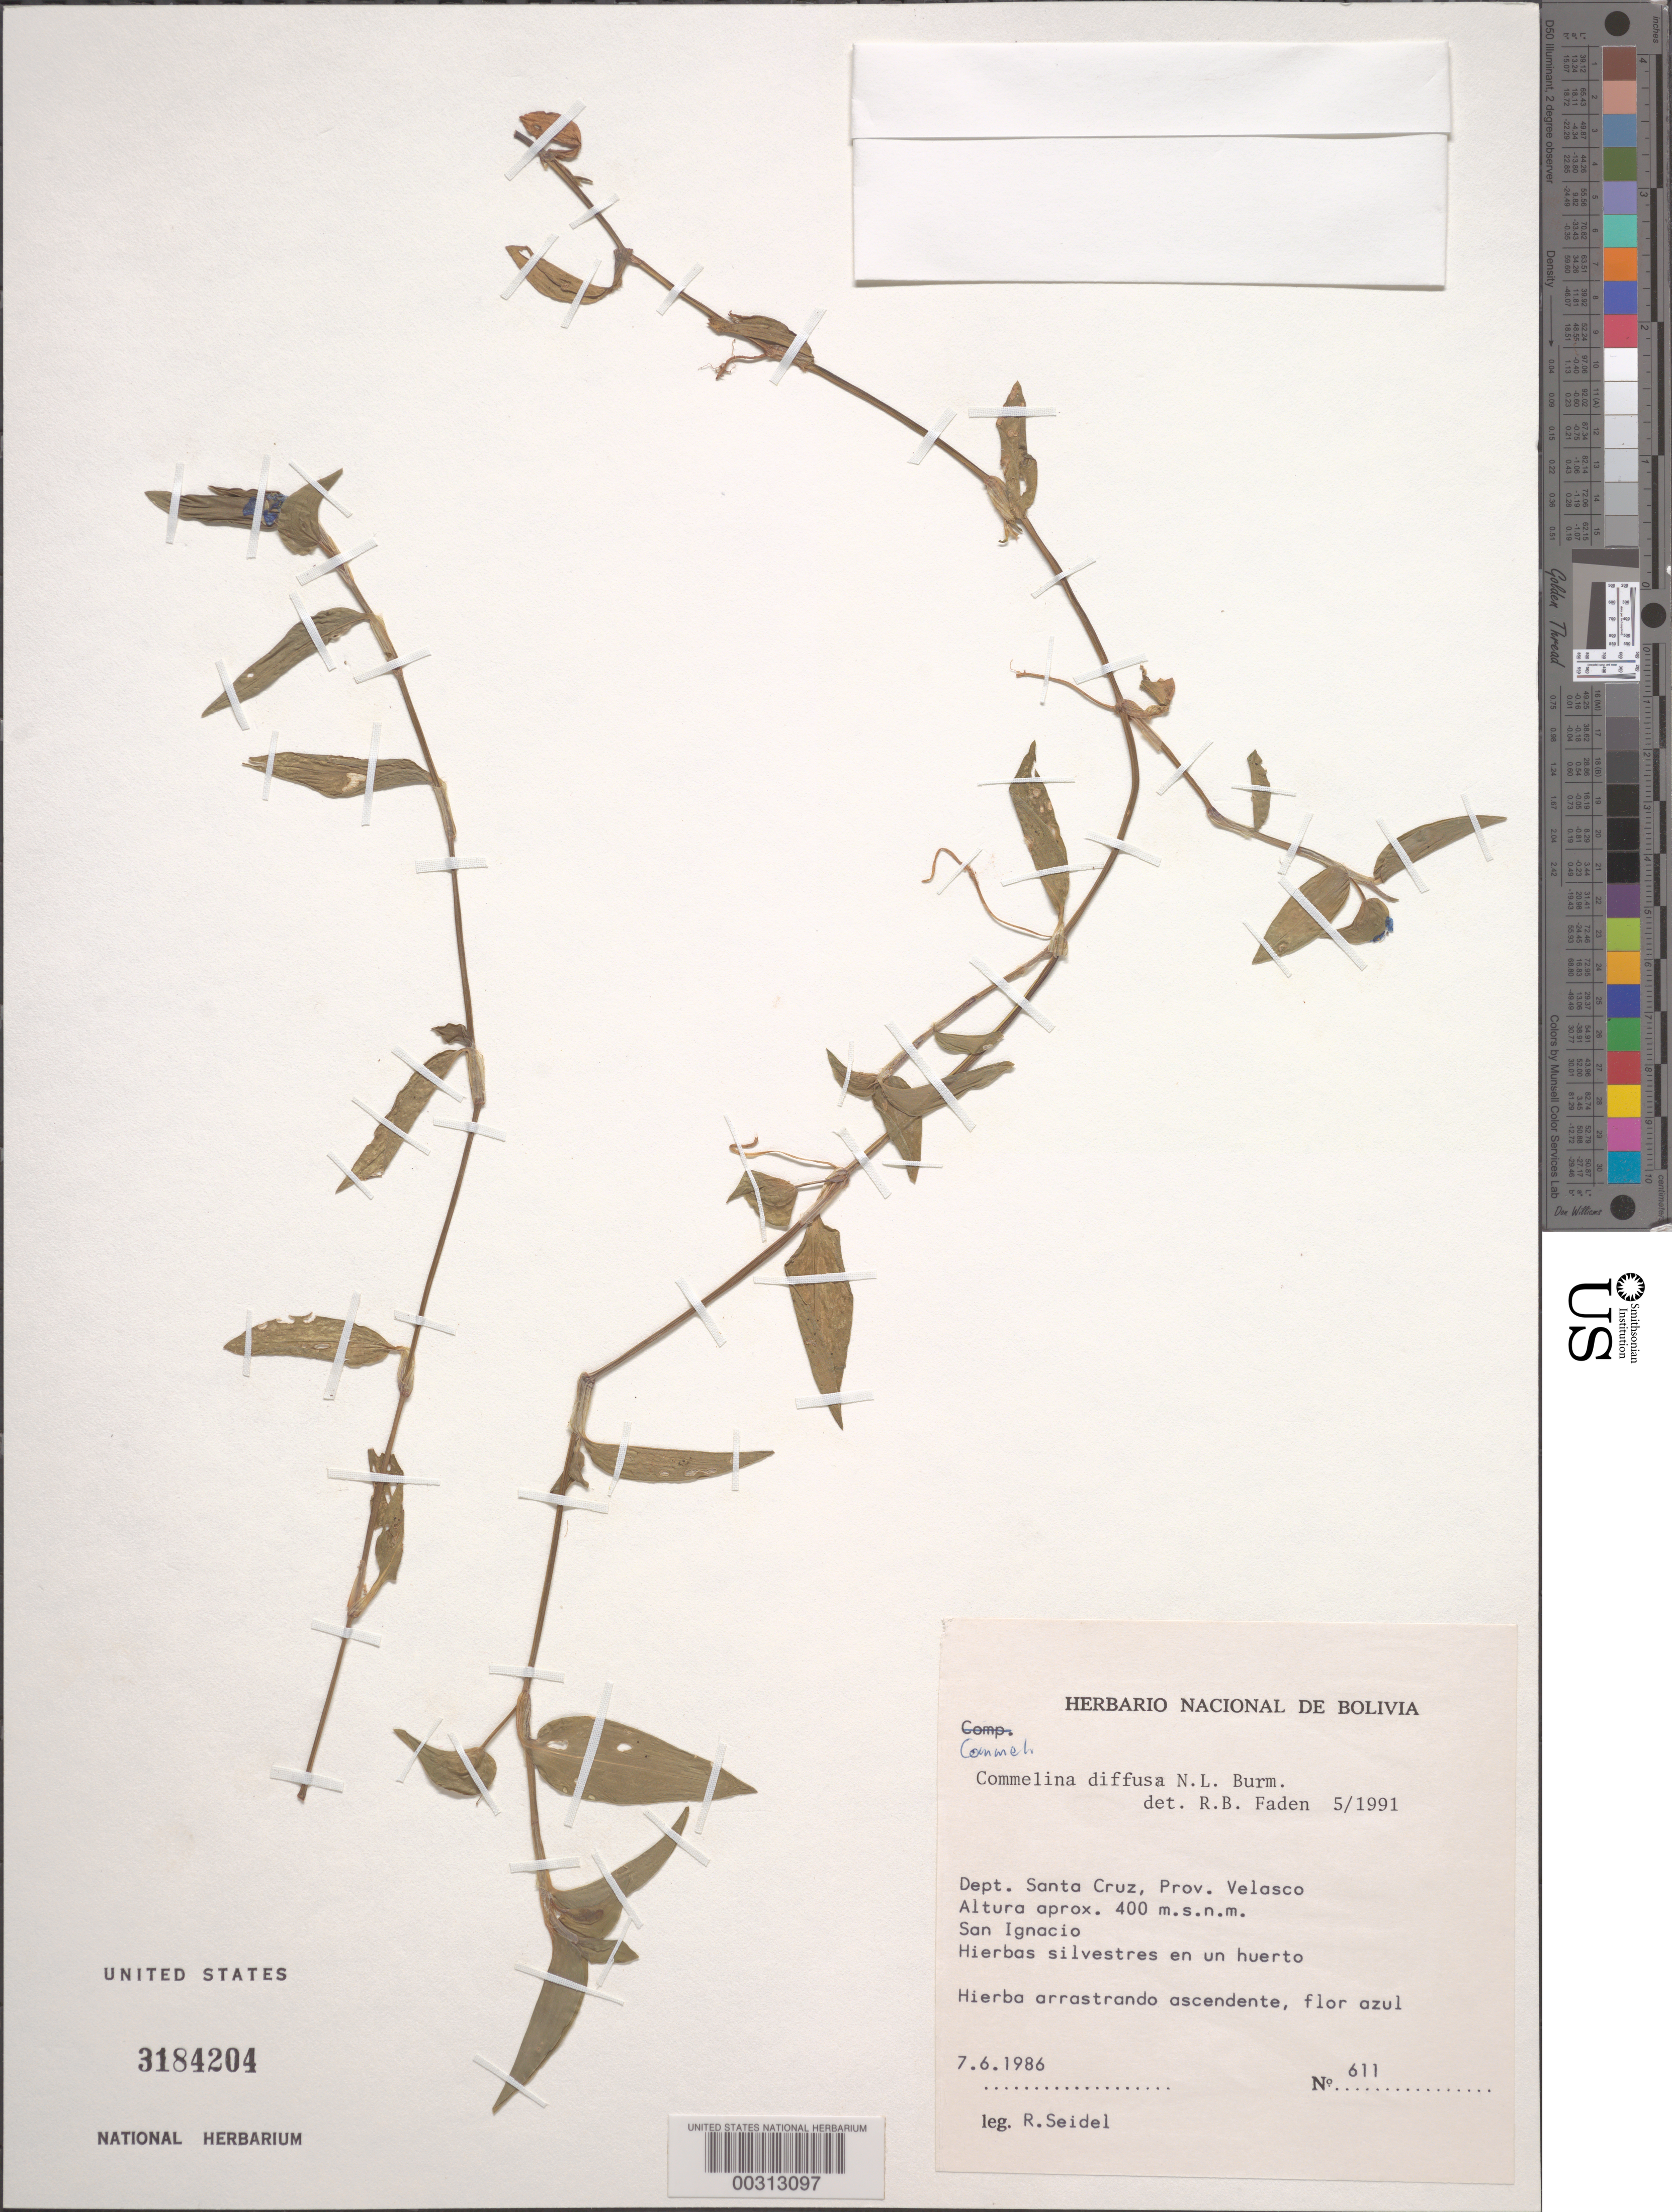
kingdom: Plantae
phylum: Tracheophyta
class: Liliopsida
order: Commelinales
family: Commelinaceae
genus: Commelina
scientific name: Commelina diffusa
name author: Burm. f.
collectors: R. Seidel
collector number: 611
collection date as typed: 07 Jun 1986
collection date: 1986-06-07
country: Bolivia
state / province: Santa Cruz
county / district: Velasco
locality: San Ignacio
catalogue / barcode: US 3184204